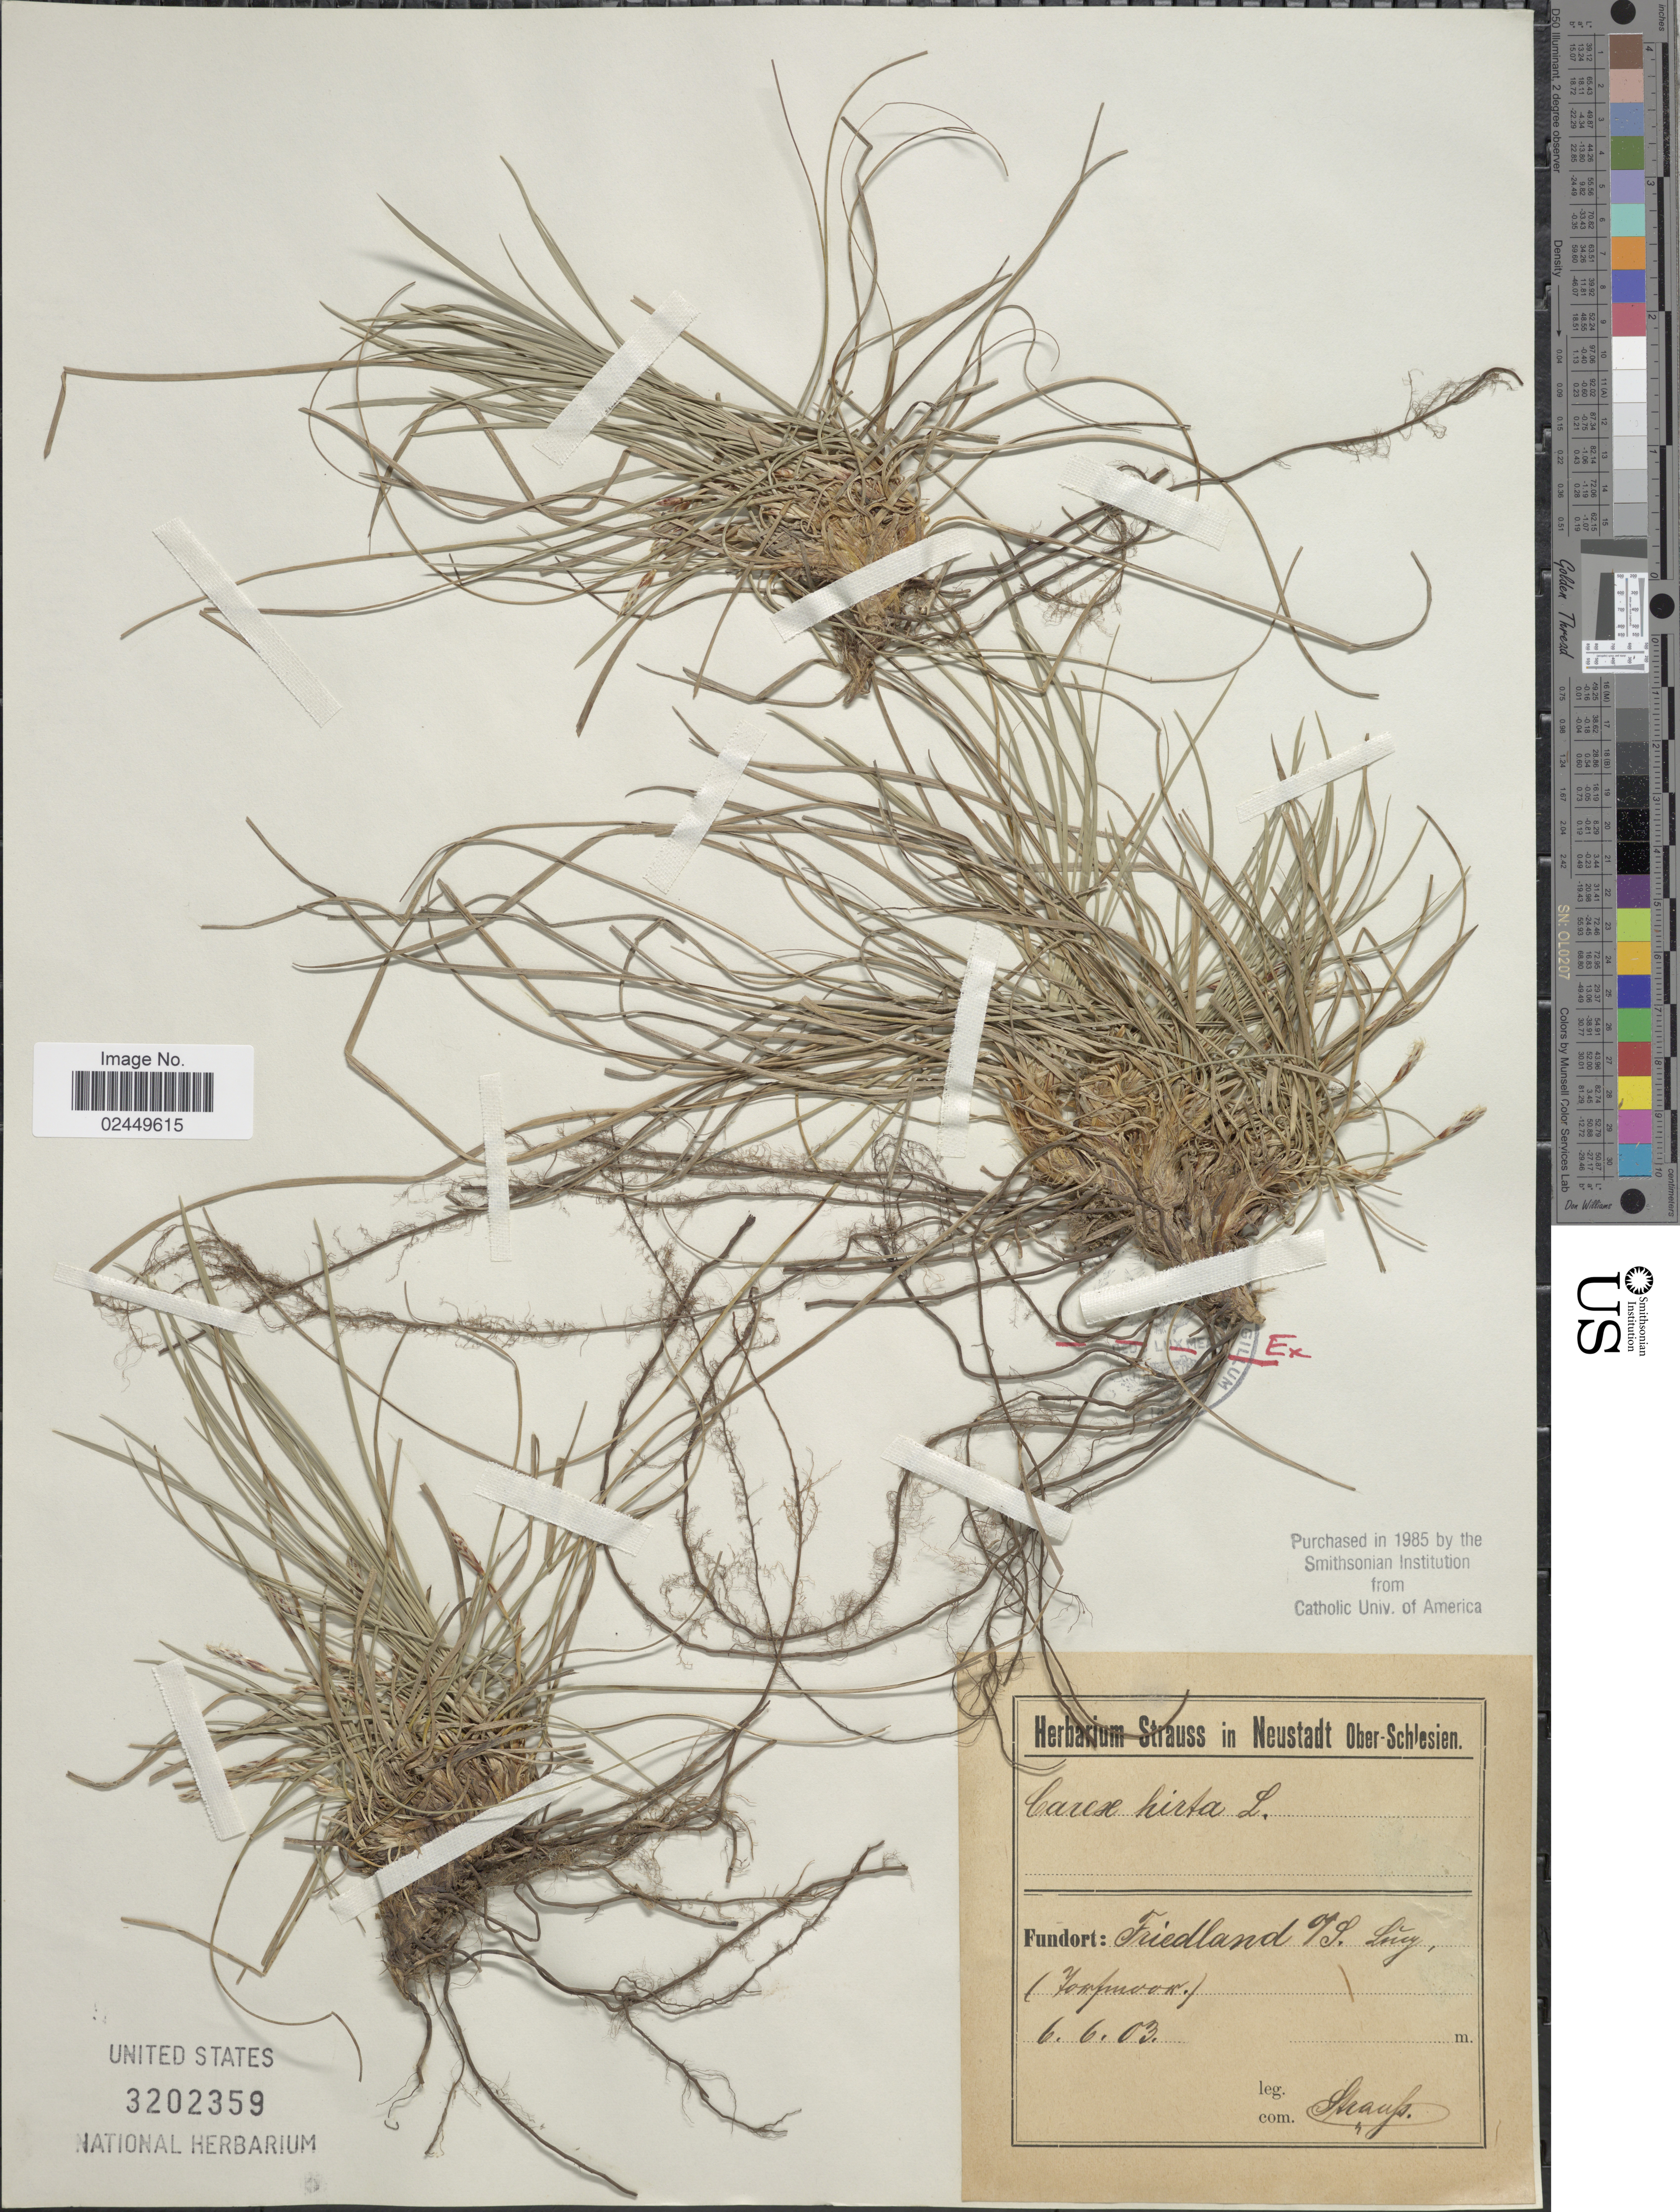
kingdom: Plantae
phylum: Tracheophyta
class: Liliopsida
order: Poales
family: Cyperaceae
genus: Carex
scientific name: Carex hirta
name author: L.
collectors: -. Strauss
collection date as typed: Transcribed d/m/y: 6/6/3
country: Poland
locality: Friedland v/S Luy. (X).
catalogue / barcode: US 3202359